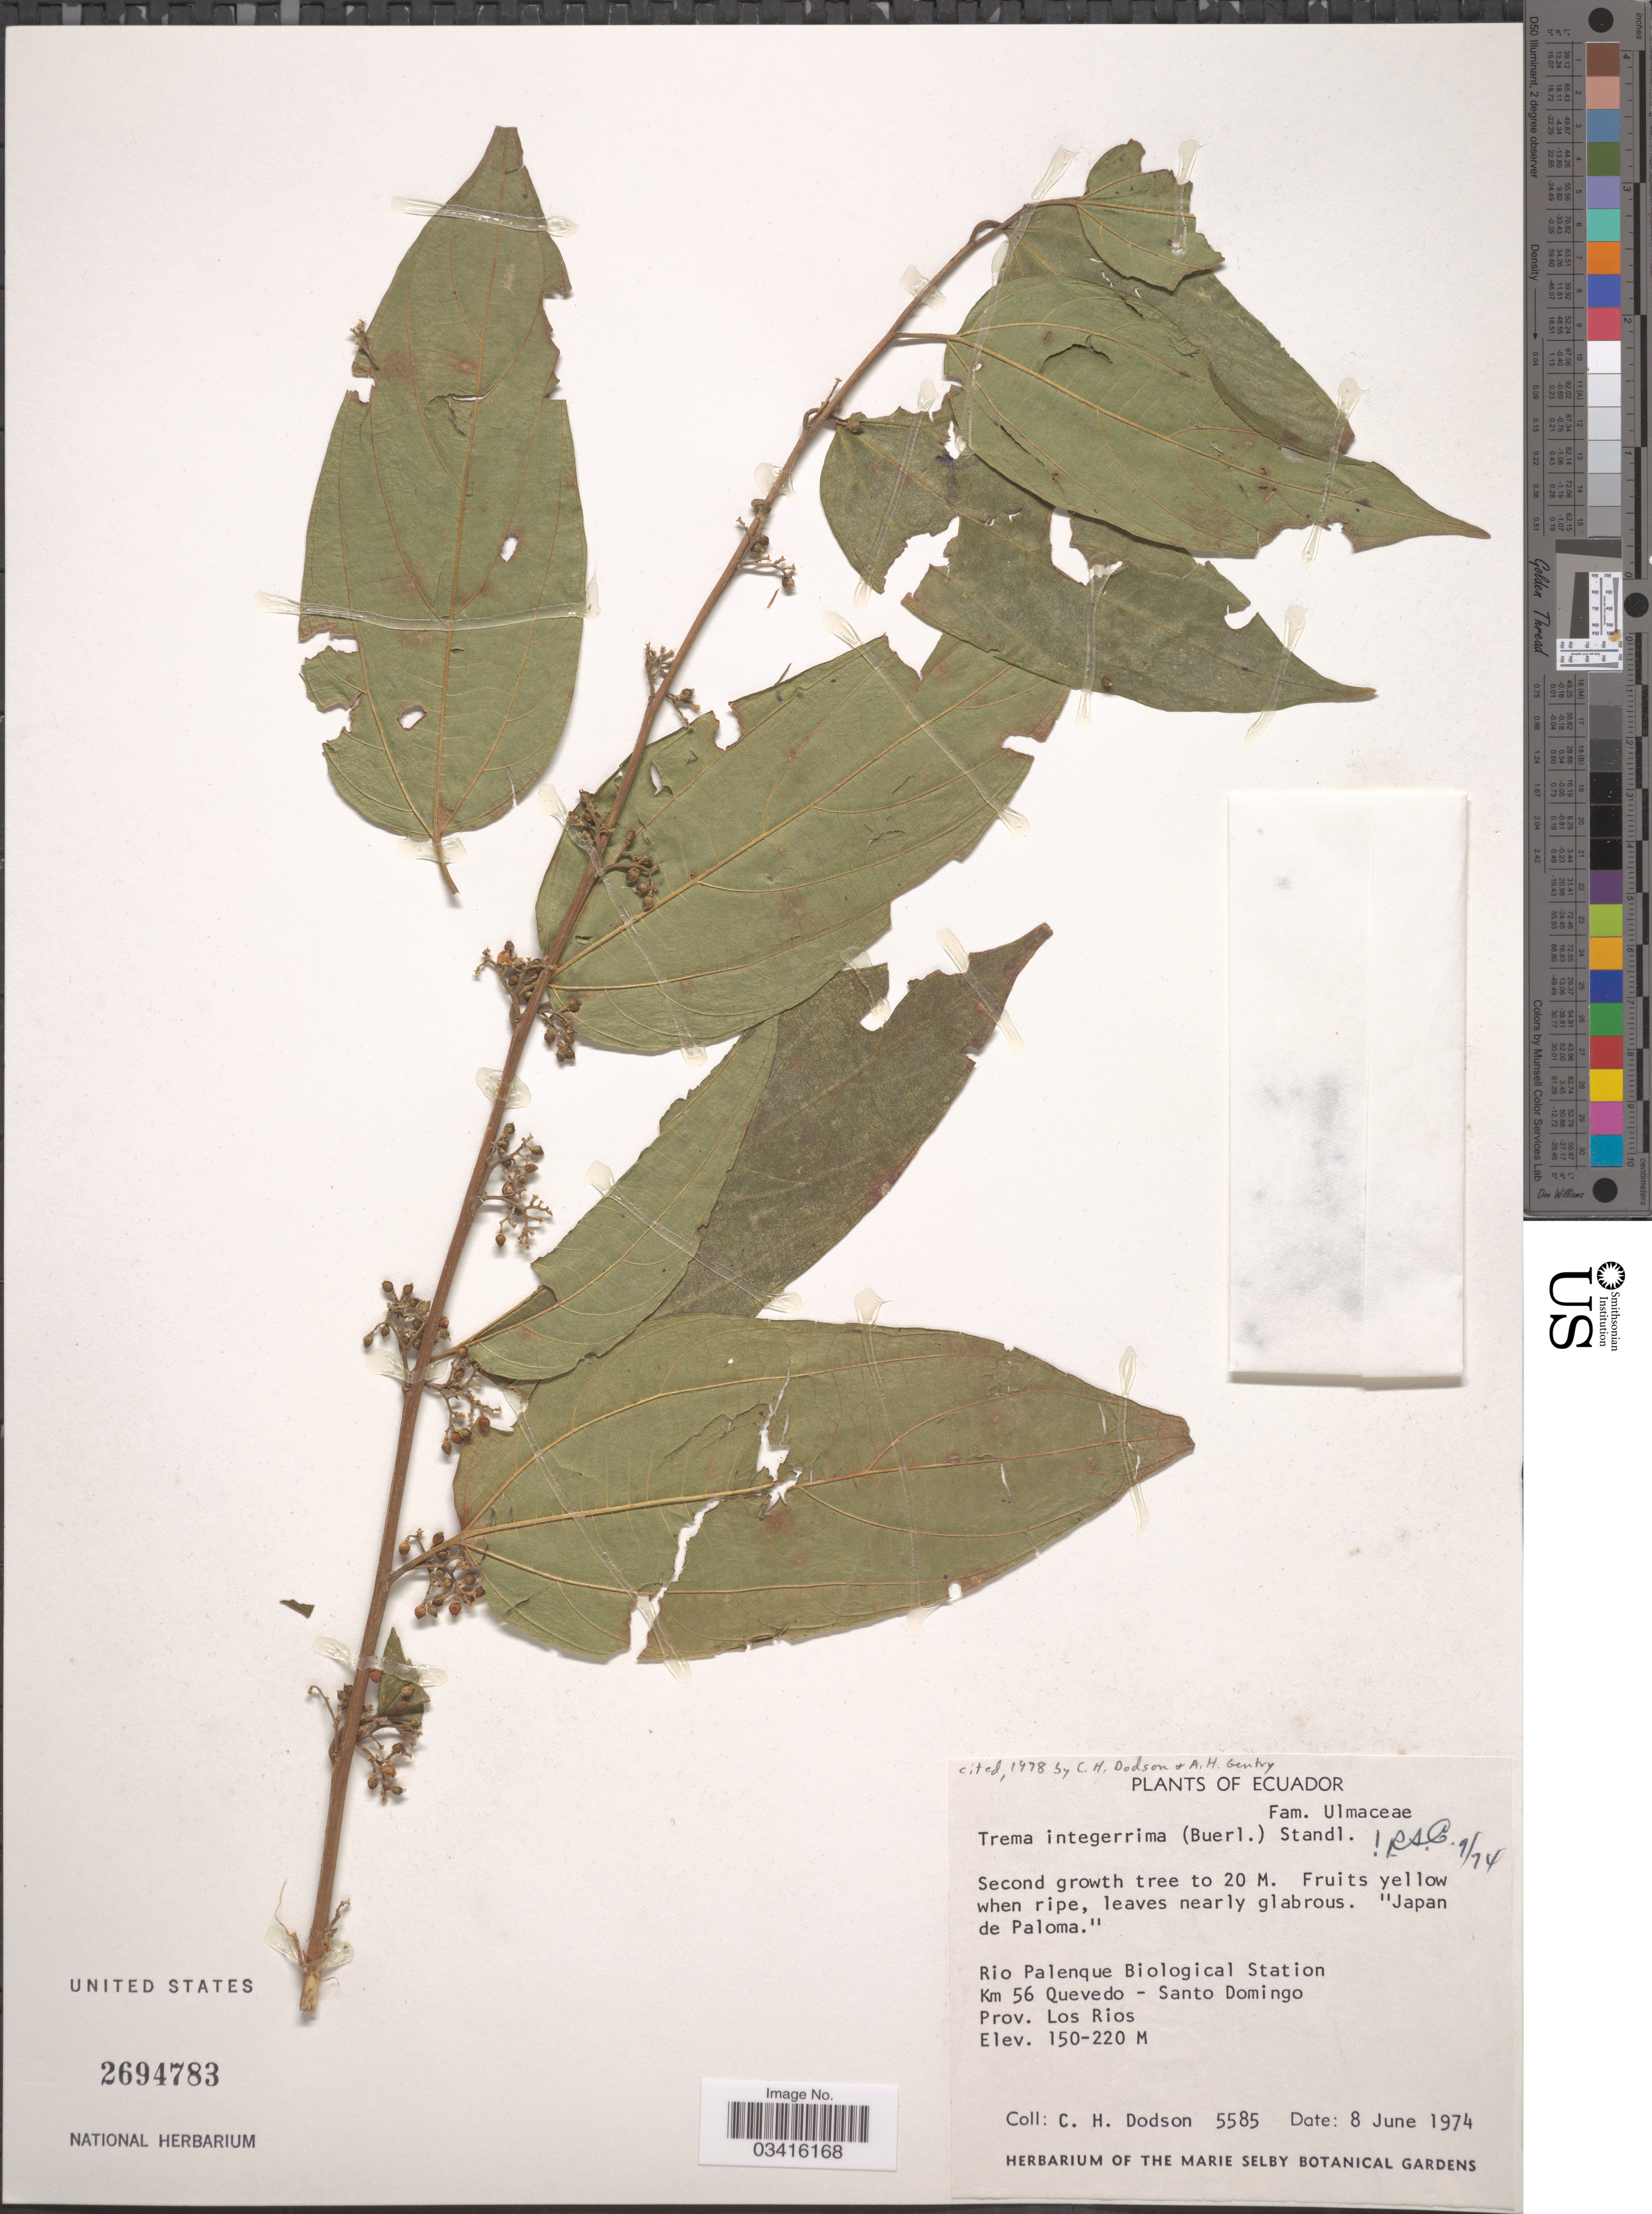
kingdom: Plantae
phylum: Tracheophyta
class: Magnoliopsida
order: Rosales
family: Cannabaceae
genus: Trema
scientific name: Trema integerrimum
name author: (Beurl.) Standl.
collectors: C. H. Dodson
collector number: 5585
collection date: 1974-01-08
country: Ecuador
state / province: Los Ríos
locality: Rio Palenque Biological Station Km 56 Quevedo - Santo Domingo.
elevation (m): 150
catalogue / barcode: US 2694783